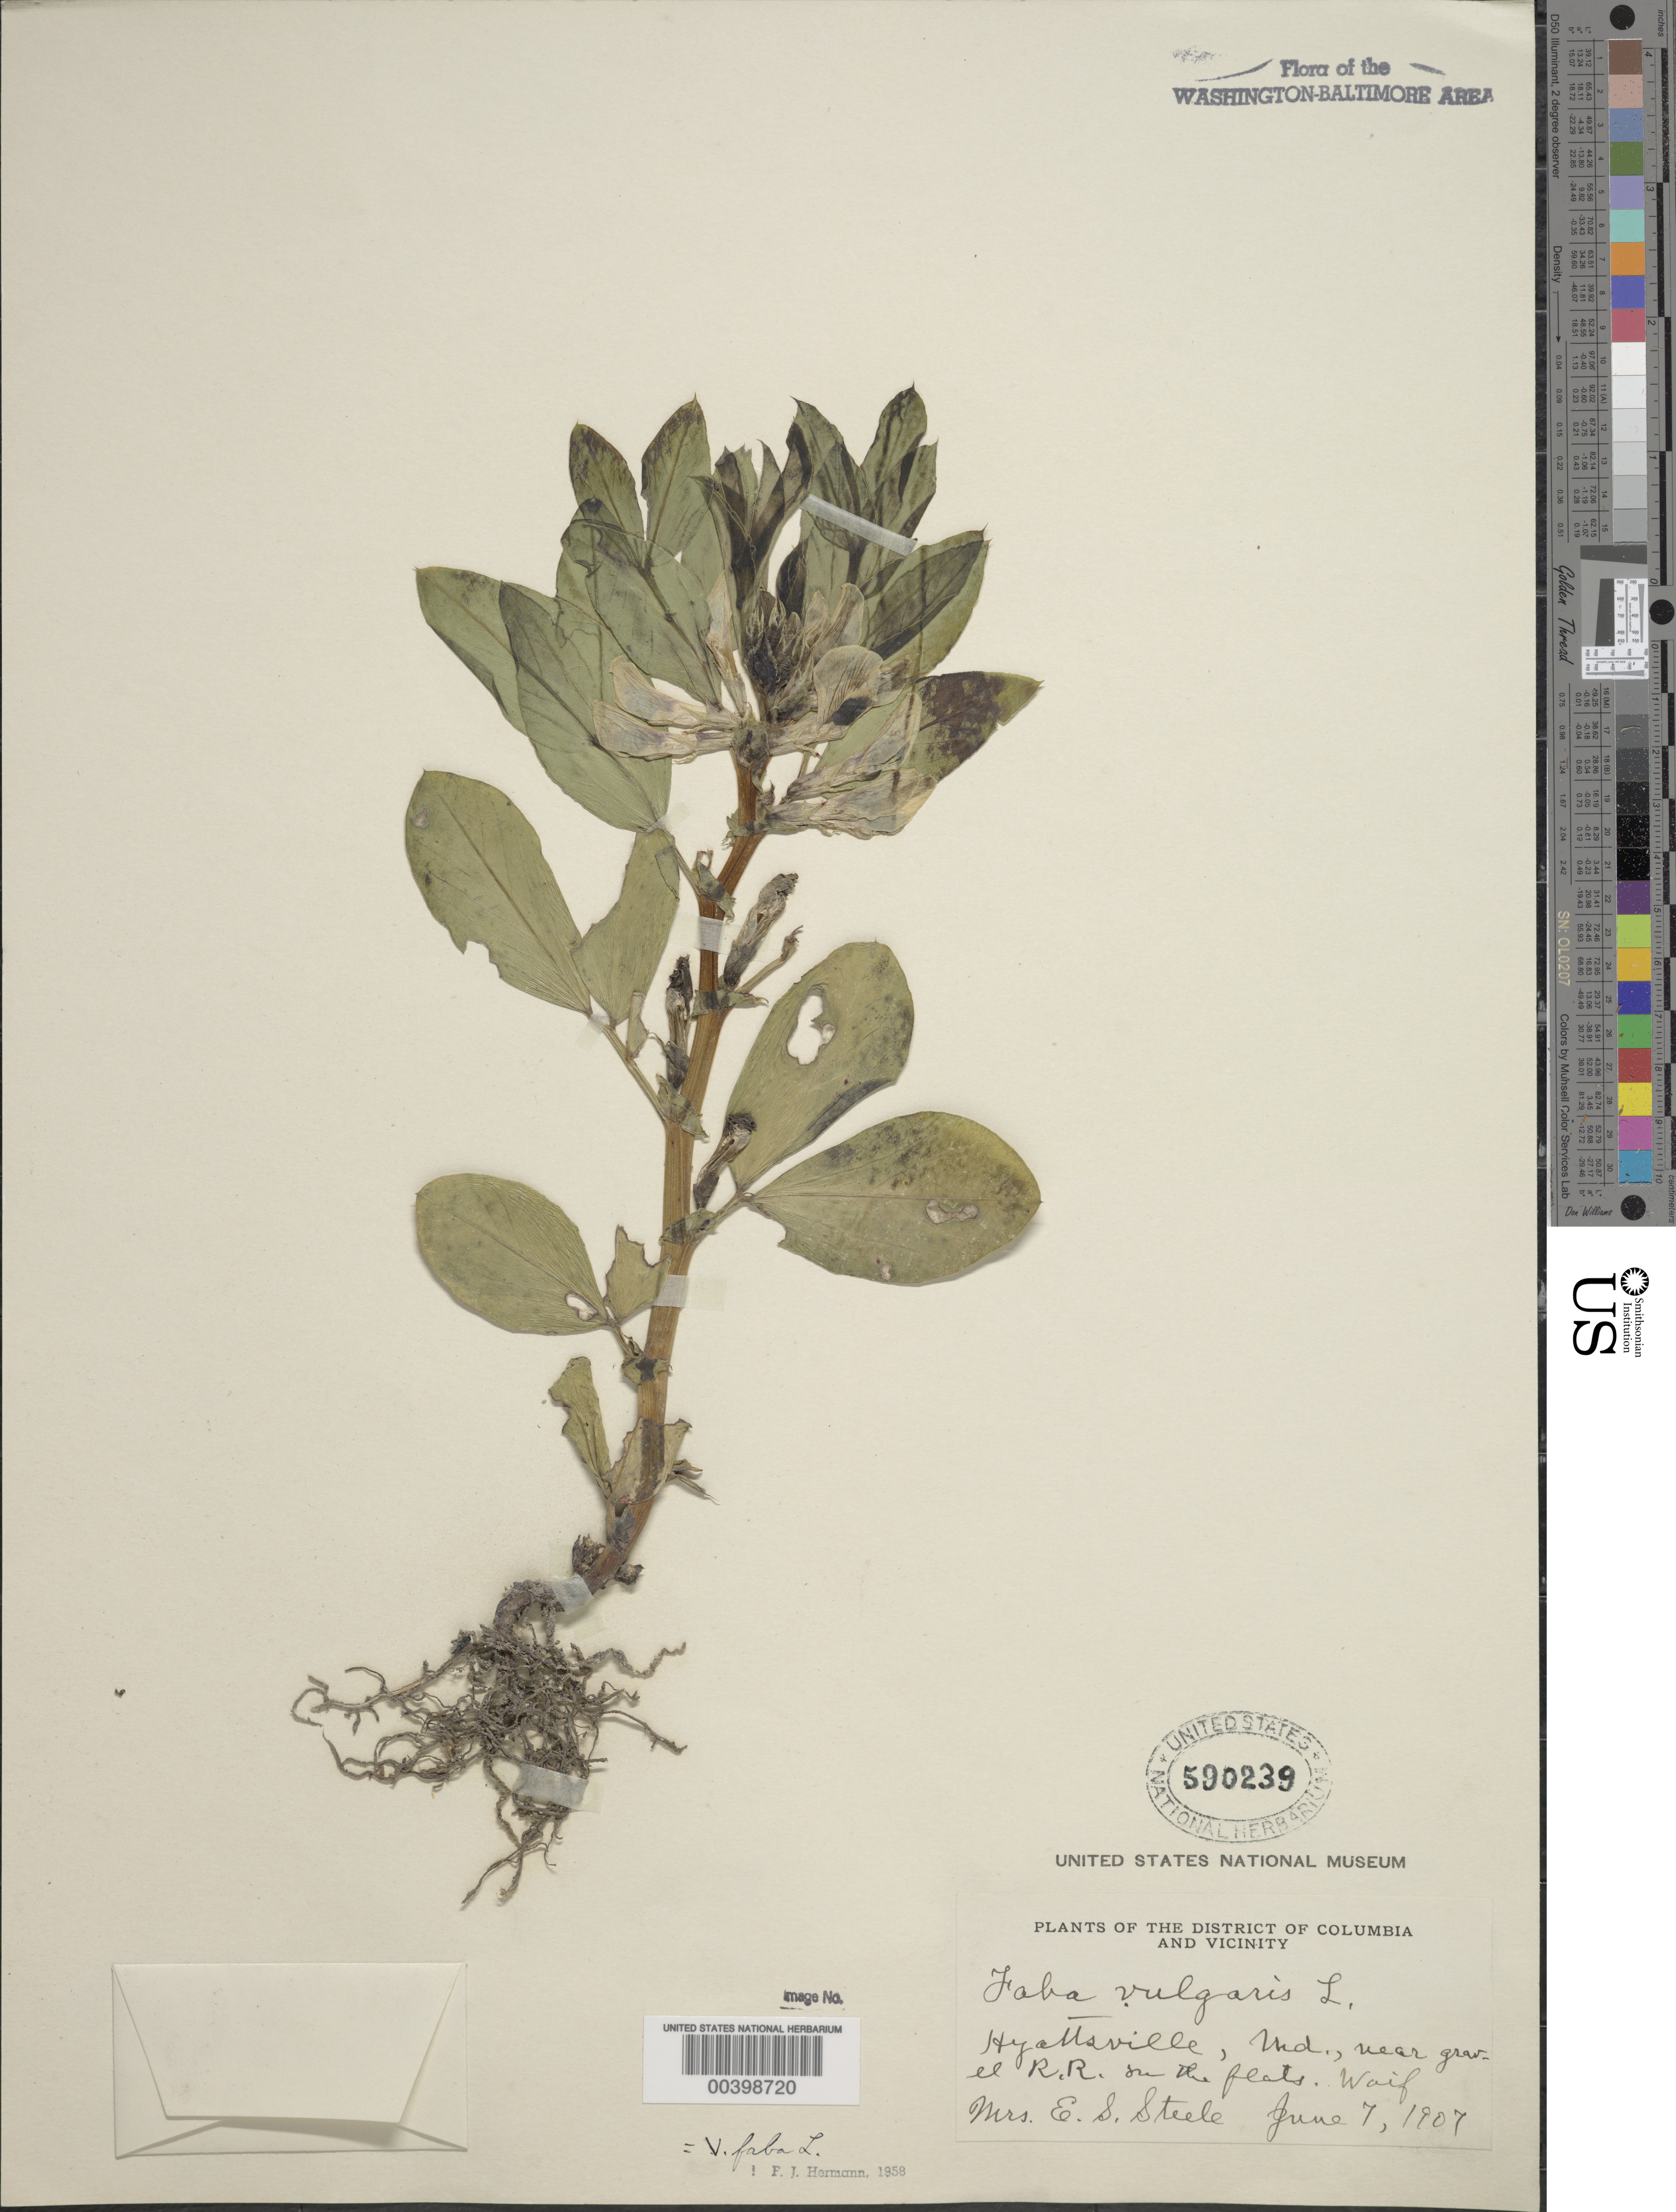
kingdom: Plantae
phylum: Tracheophyta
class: Magnoliopsida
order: Fabales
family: Fabaceae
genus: Vicia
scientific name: Vicia faba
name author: L.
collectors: E. Steele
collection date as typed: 07 Jun 1907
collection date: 1907-06-07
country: United States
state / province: Maryland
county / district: Prince George's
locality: Hyattsville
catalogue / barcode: US 590239